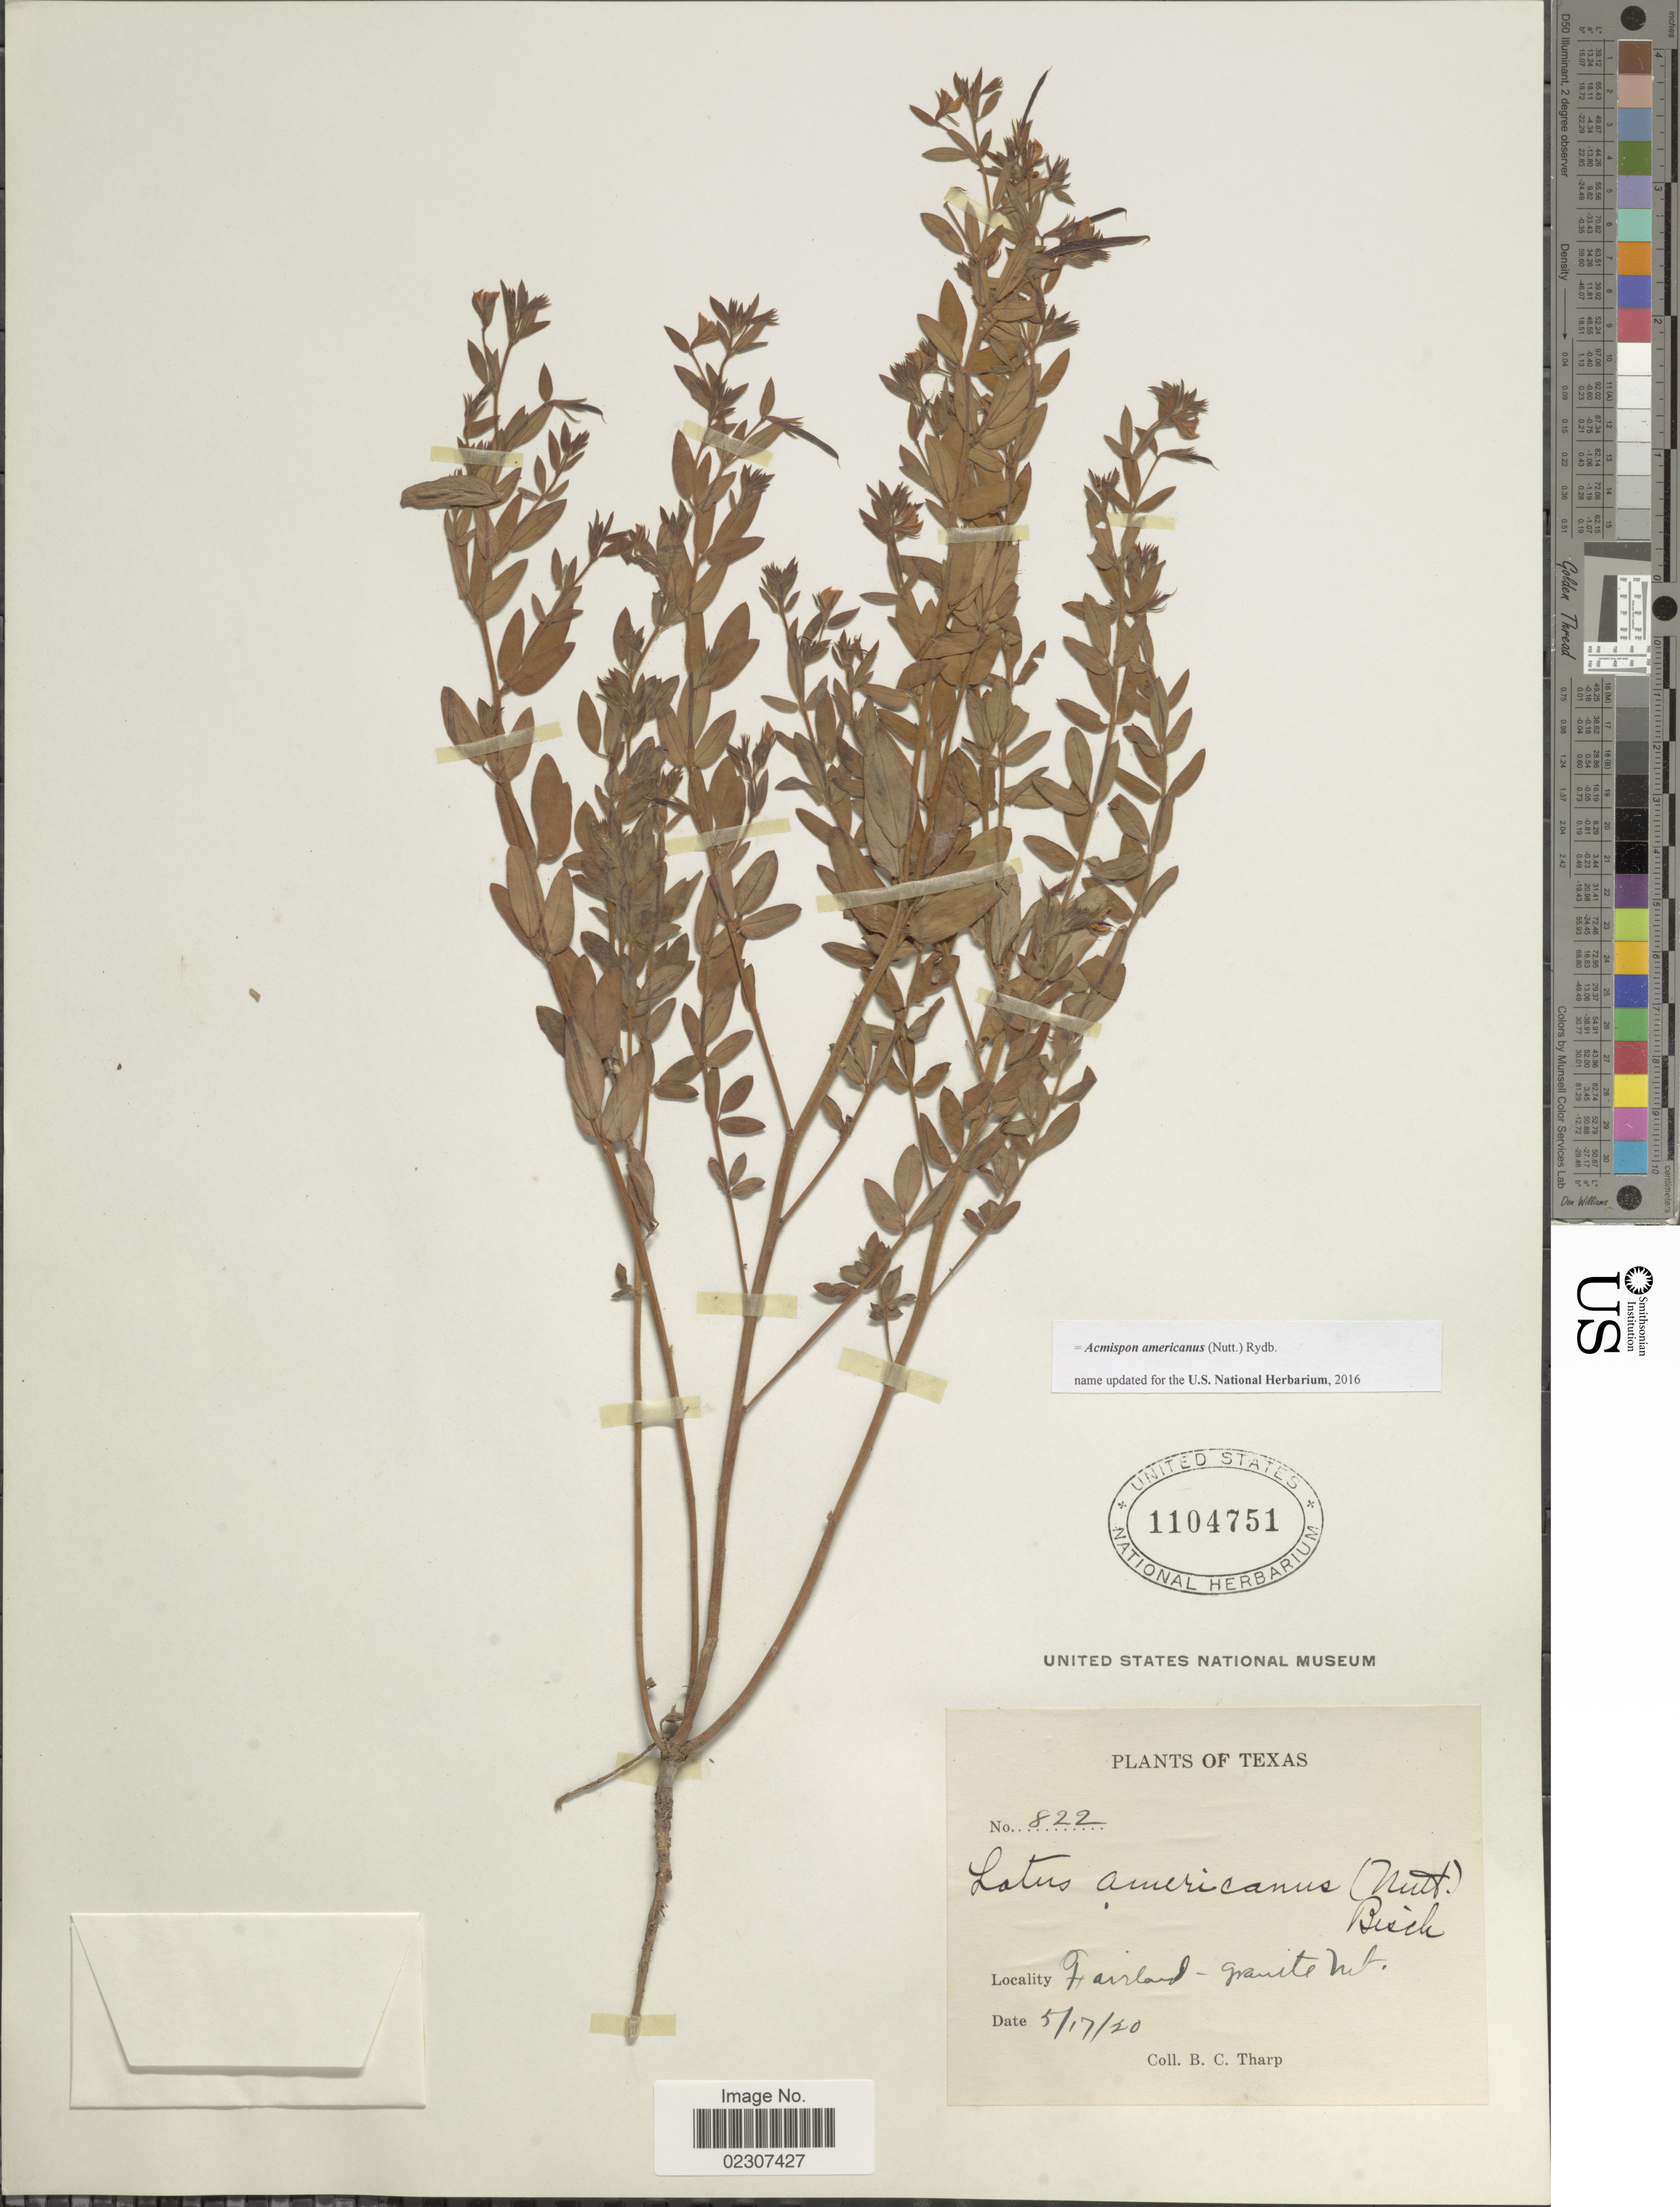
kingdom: Plantae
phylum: Tracheophyta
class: Magnoliopsida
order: Fabales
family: Fabaceae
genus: Acmispon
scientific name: Acmispon americanus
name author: (Nutt.) Rydb.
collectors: B. C. Tharp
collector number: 822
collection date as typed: Transcribed d/m/y: 17/5/20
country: United States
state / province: Texas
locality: Texas, Fairland - Granite Mt.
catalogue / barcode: US 1104751